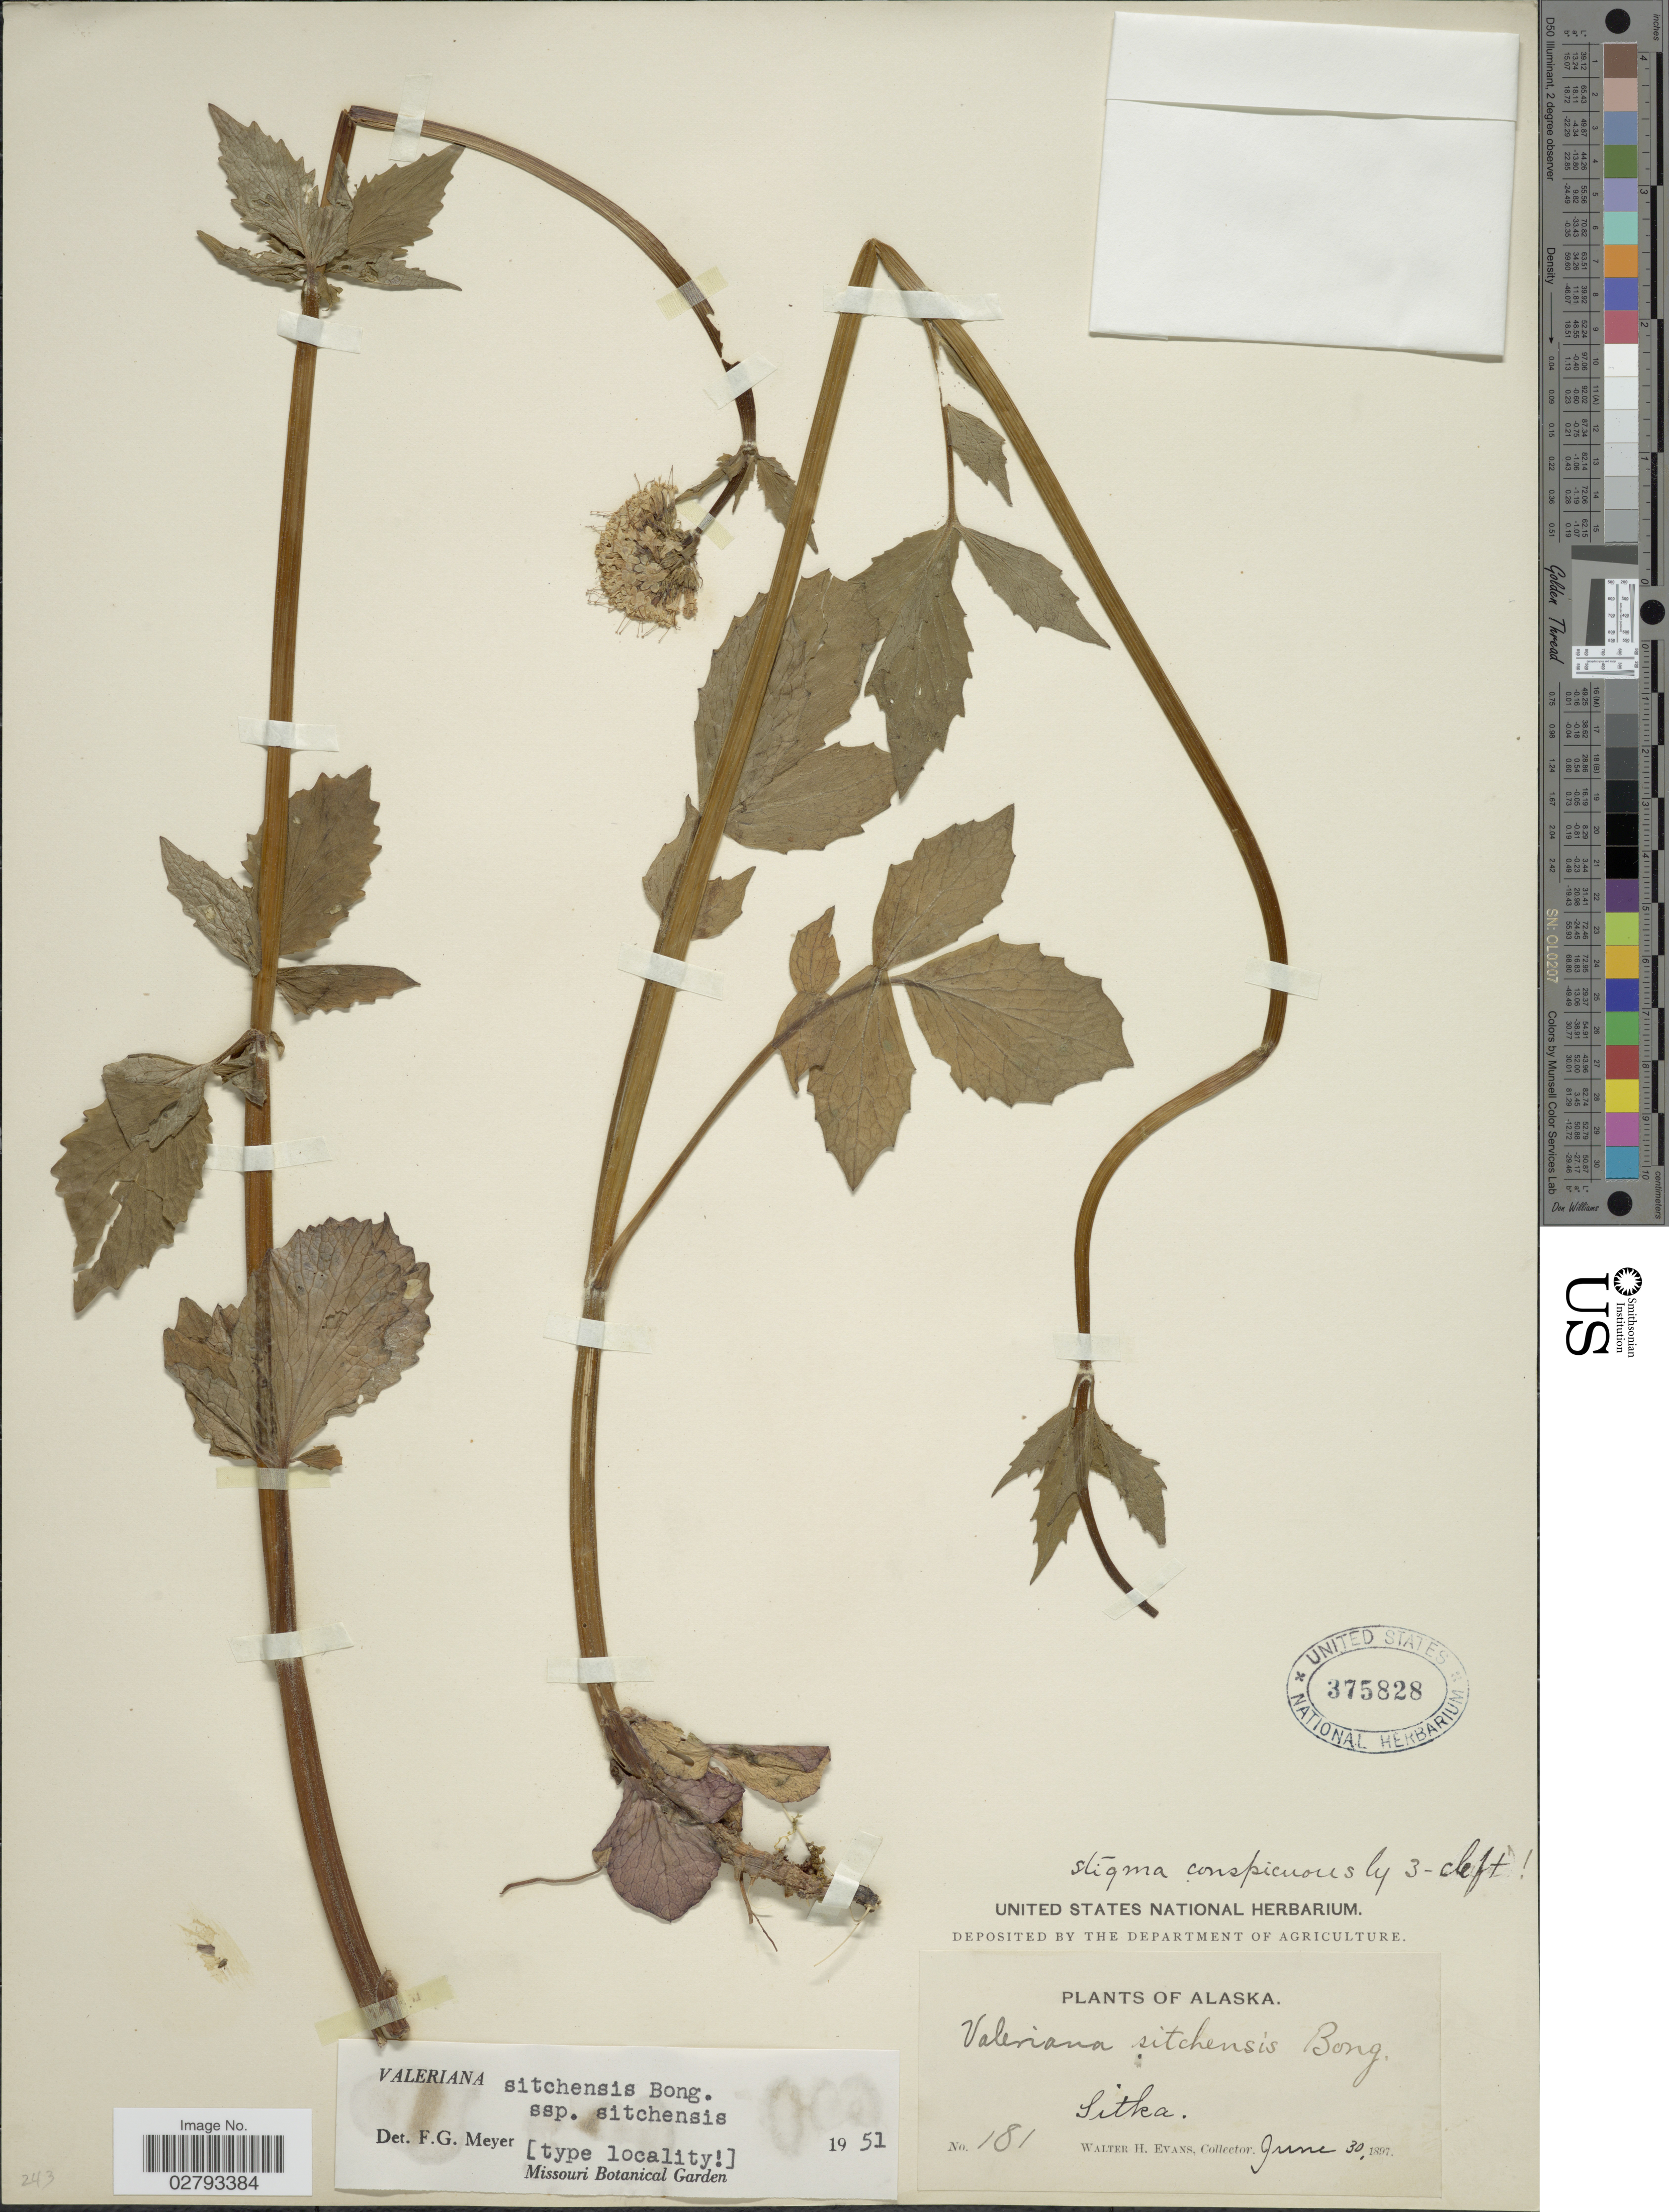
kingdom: Plantae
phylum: Tracheophyta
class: Magnoliopsida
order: Dipsacales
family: Caprifoliaceae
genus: Valeriana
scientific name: Valeriana sitchensis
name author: Bong.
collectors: W. H. Evans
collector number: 181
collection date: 1897-06-30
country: United States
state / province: Alaska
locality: Sitka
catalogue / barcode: US 375828